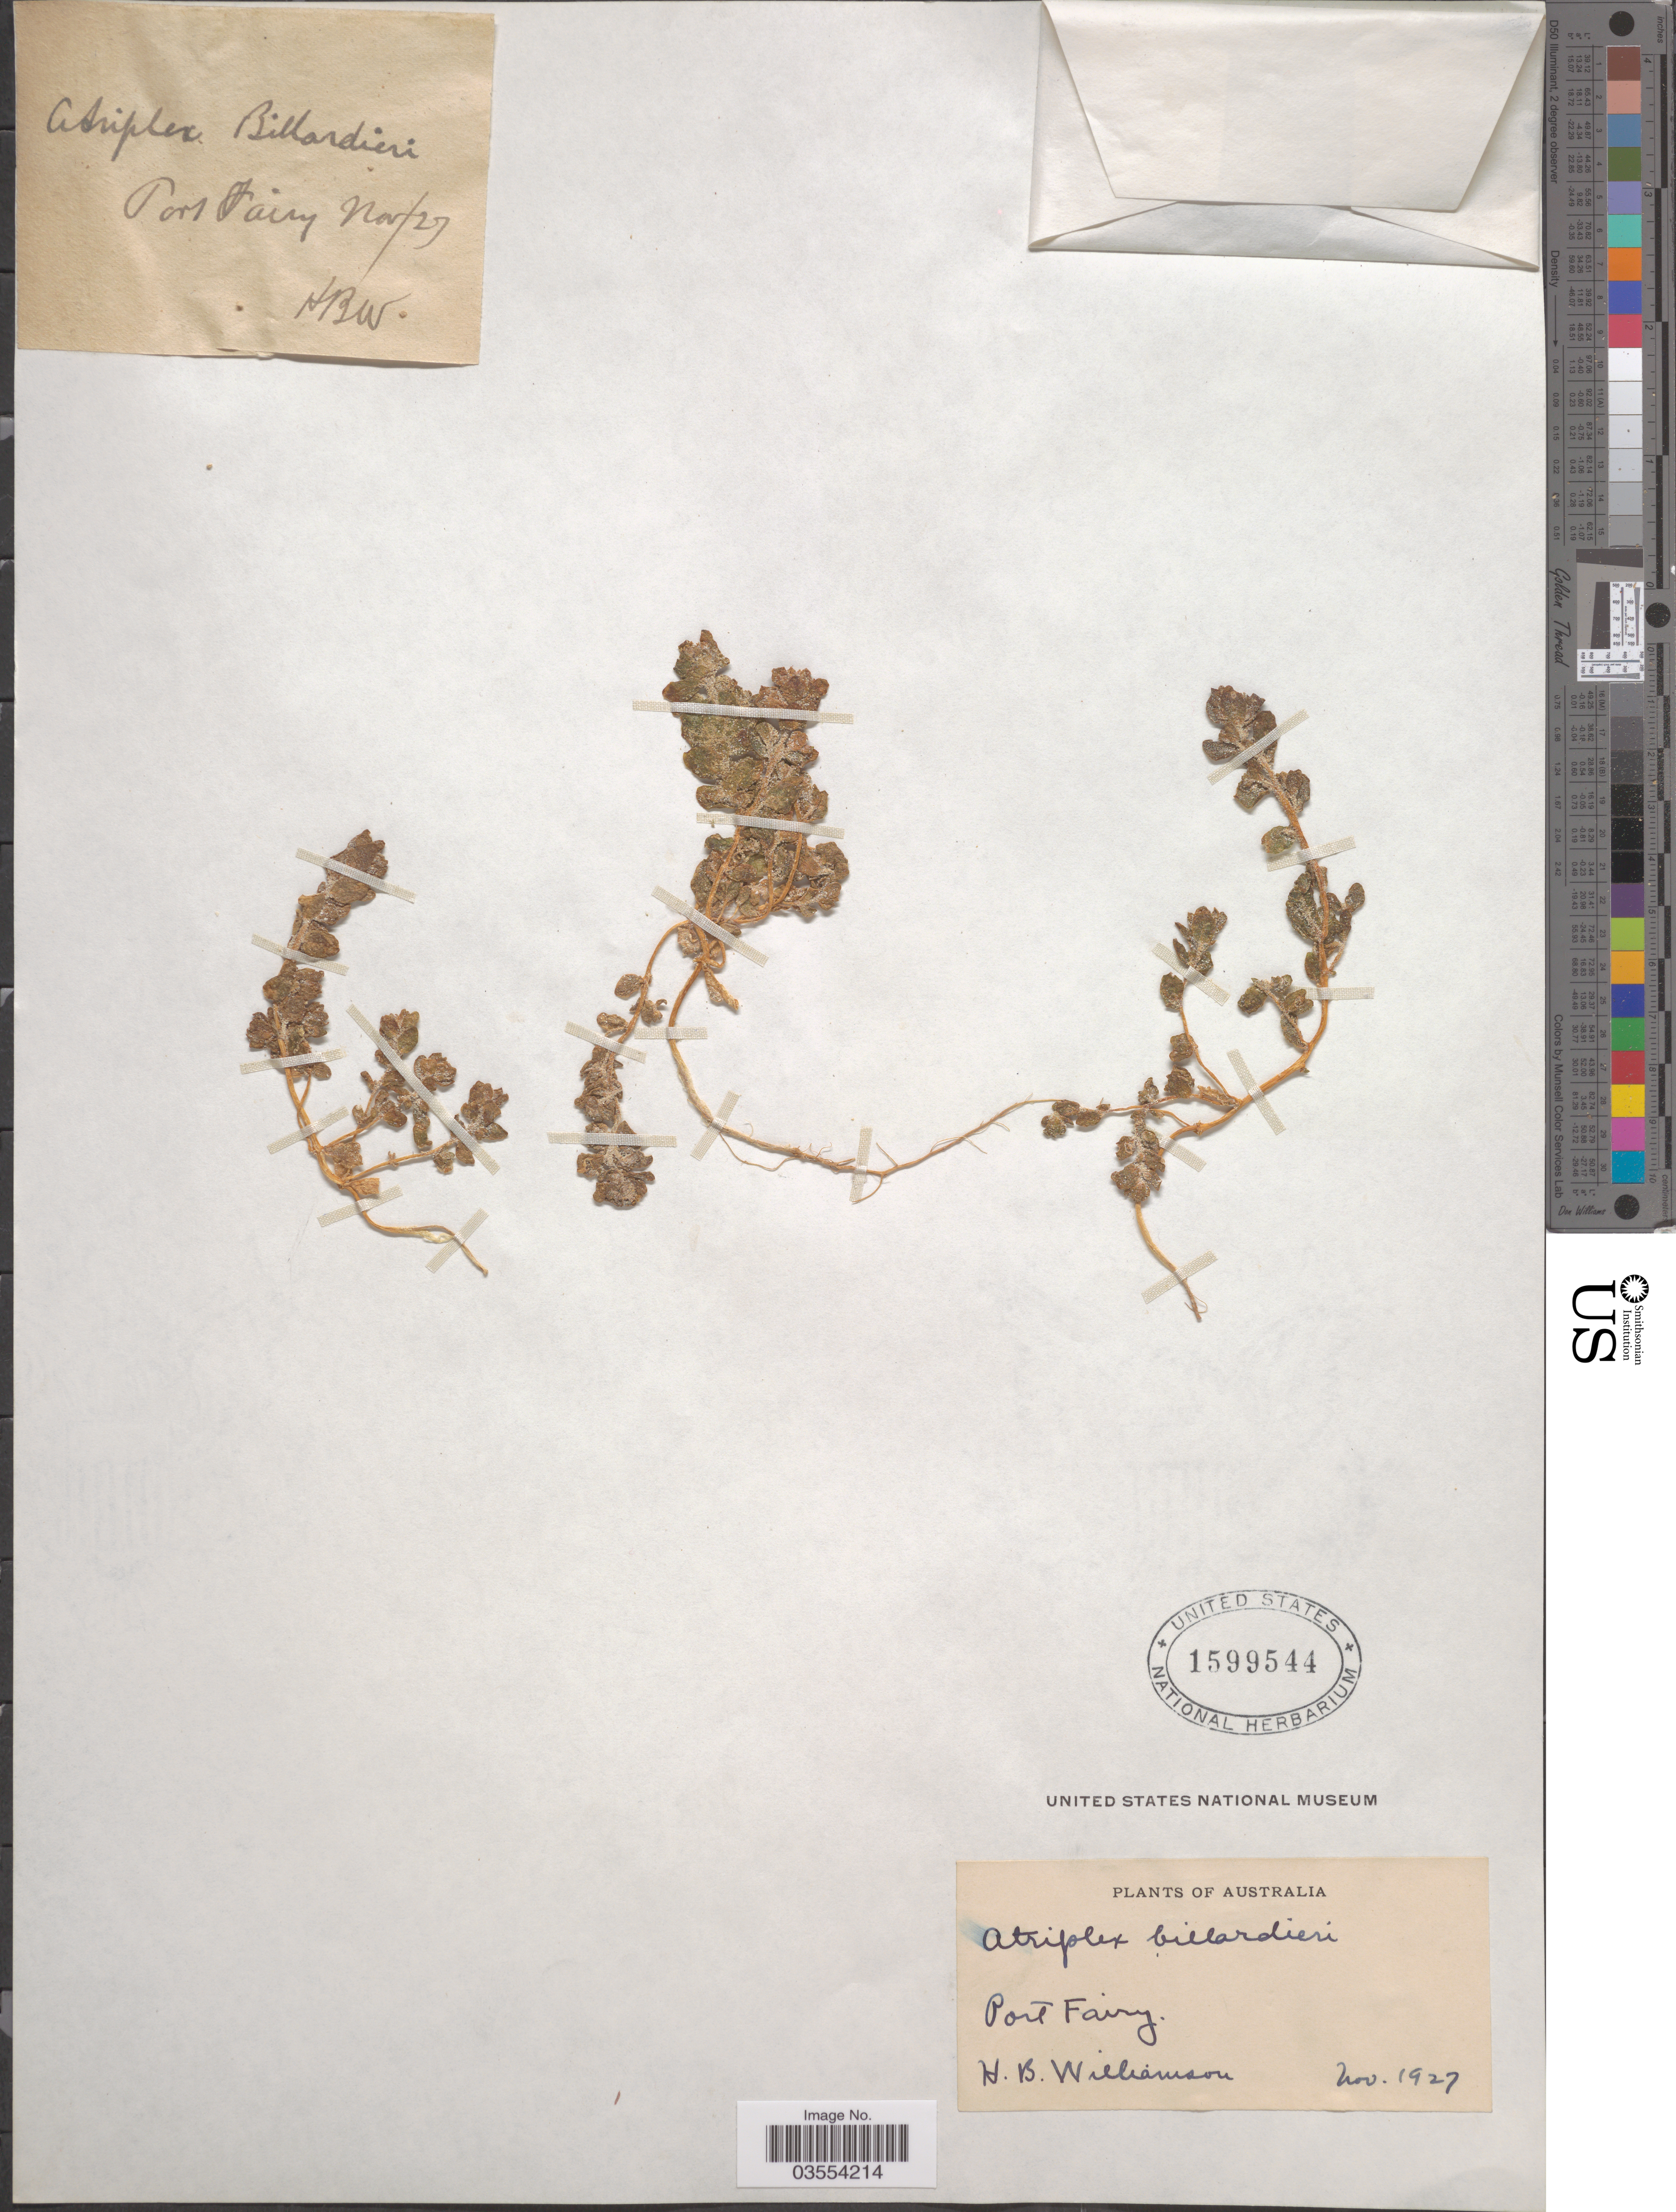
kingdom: Plantae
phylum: Tracheophyta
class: Magnoliopsida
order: Caryophyllales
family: Amaranthaceae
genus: Atriplex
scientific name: Atriplex billardierei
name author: (Moq.) Hook. f.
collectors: H. Williamson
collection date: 1927-11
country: Australia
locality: Port Fairy.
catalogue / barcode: US 1599544